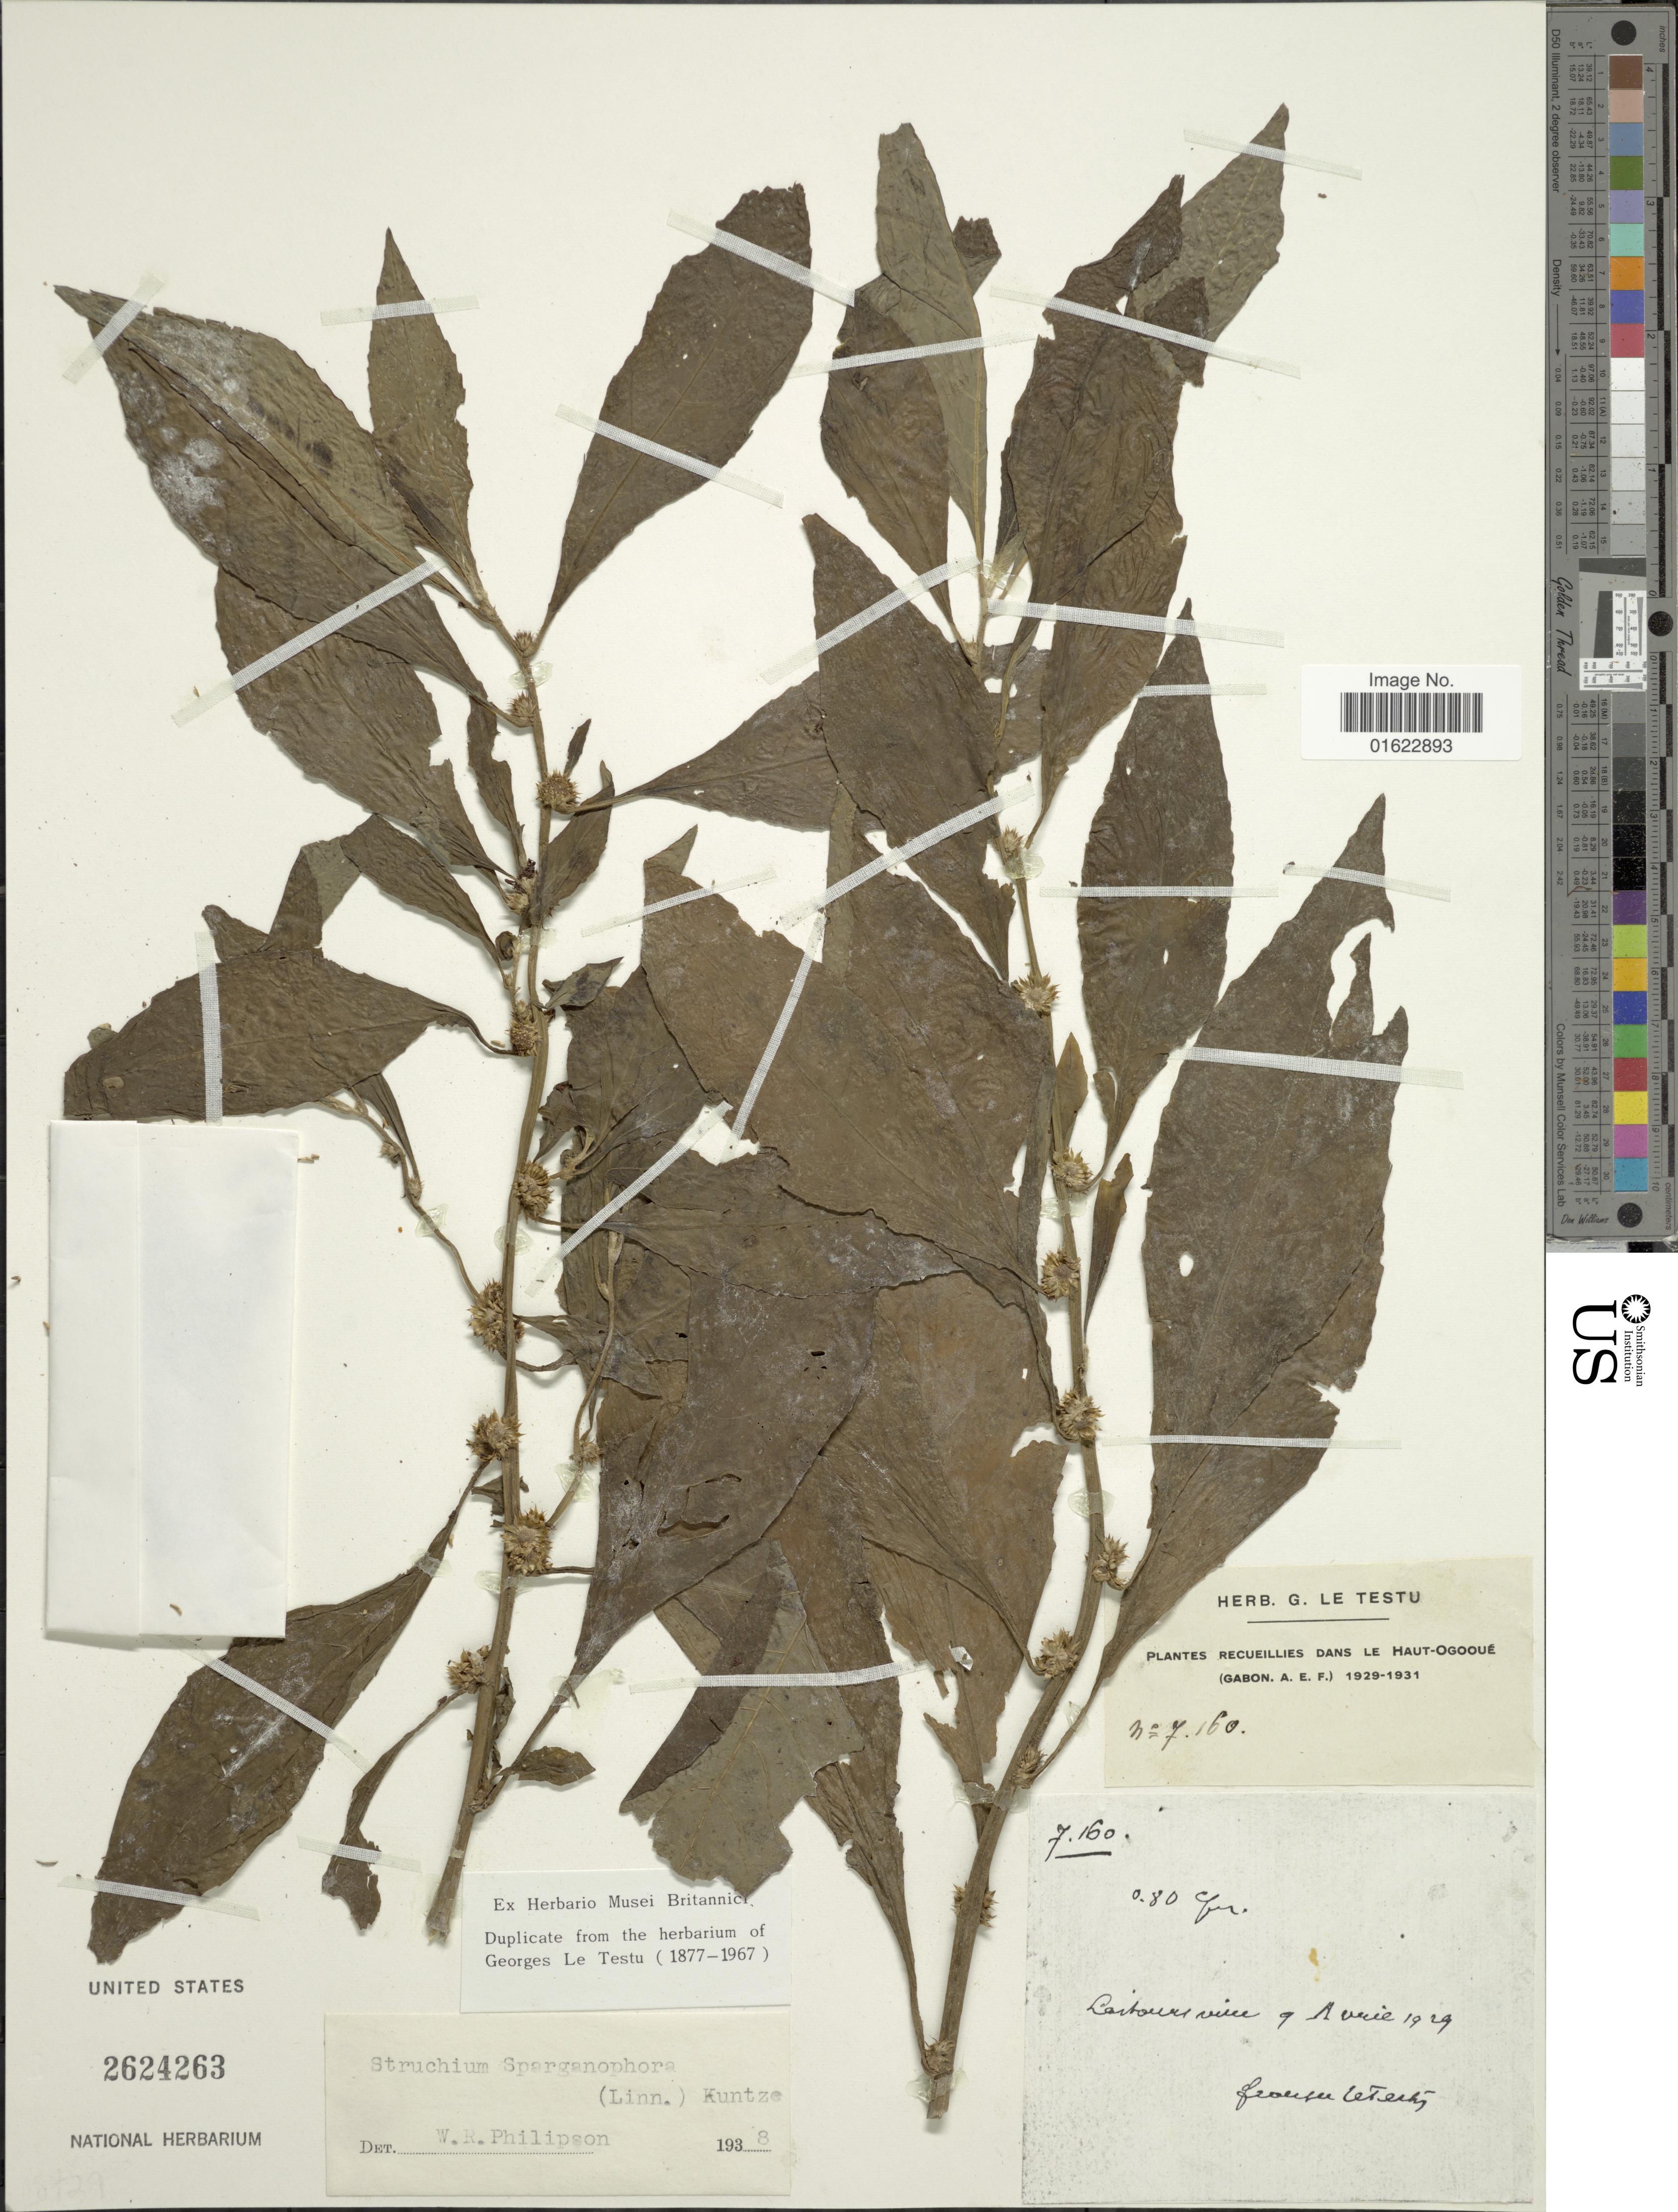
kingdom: Plantae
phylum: Tracheophyta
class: Magnoliopsida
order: Asterales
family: Asteraceae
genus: Struchium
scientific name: Struchium sparganophorum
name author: (L.) Kuntze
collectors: G. Le Testu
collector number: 7160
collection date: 1929-04-09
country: Gabon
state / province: Haut-Ogooue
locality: La Haut-Ogooue (Gabon. A.E.F.)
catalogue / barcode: US 2624263